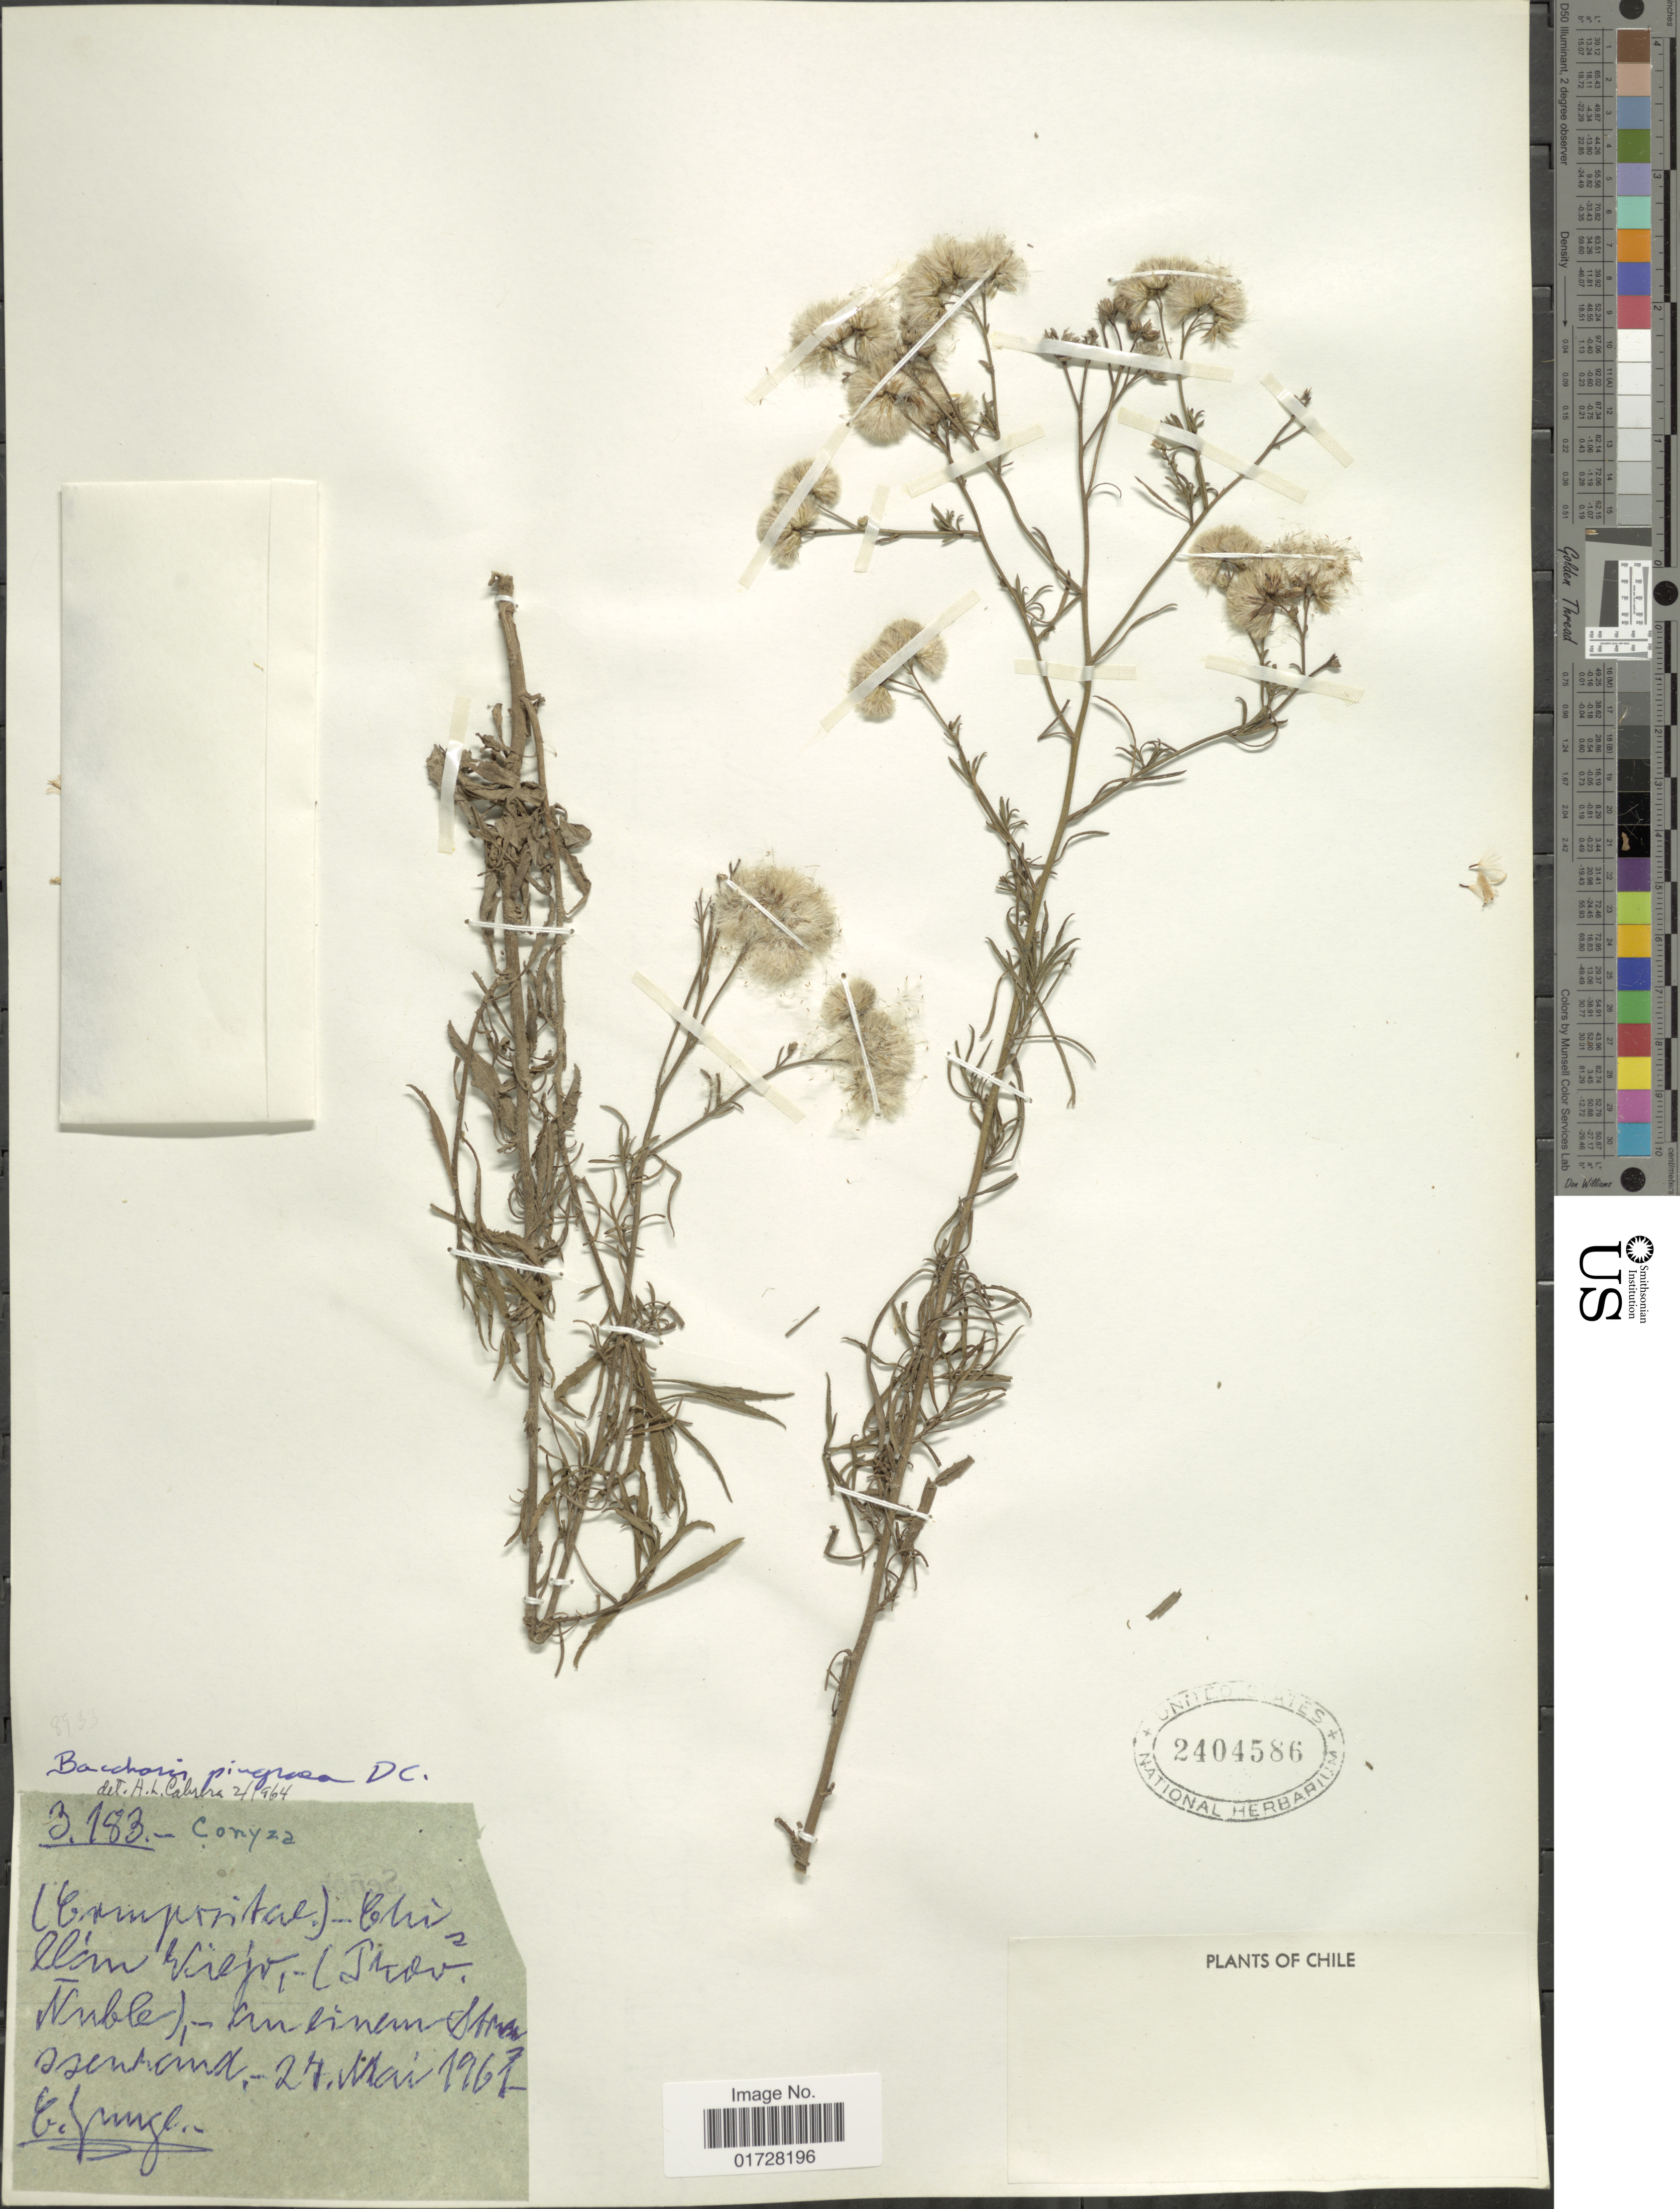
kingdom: Plantae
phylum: Tracheophyta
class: Magnoliopsida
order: Asterales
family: Asteraceae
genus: Baccharis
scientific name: Baccharis pingraea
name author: DC.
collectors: E. Gringe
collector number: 3183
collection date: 1967-03-27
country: Chile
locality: Chillan Viejo, (Prov. Nuble)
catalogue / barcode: US 2404586